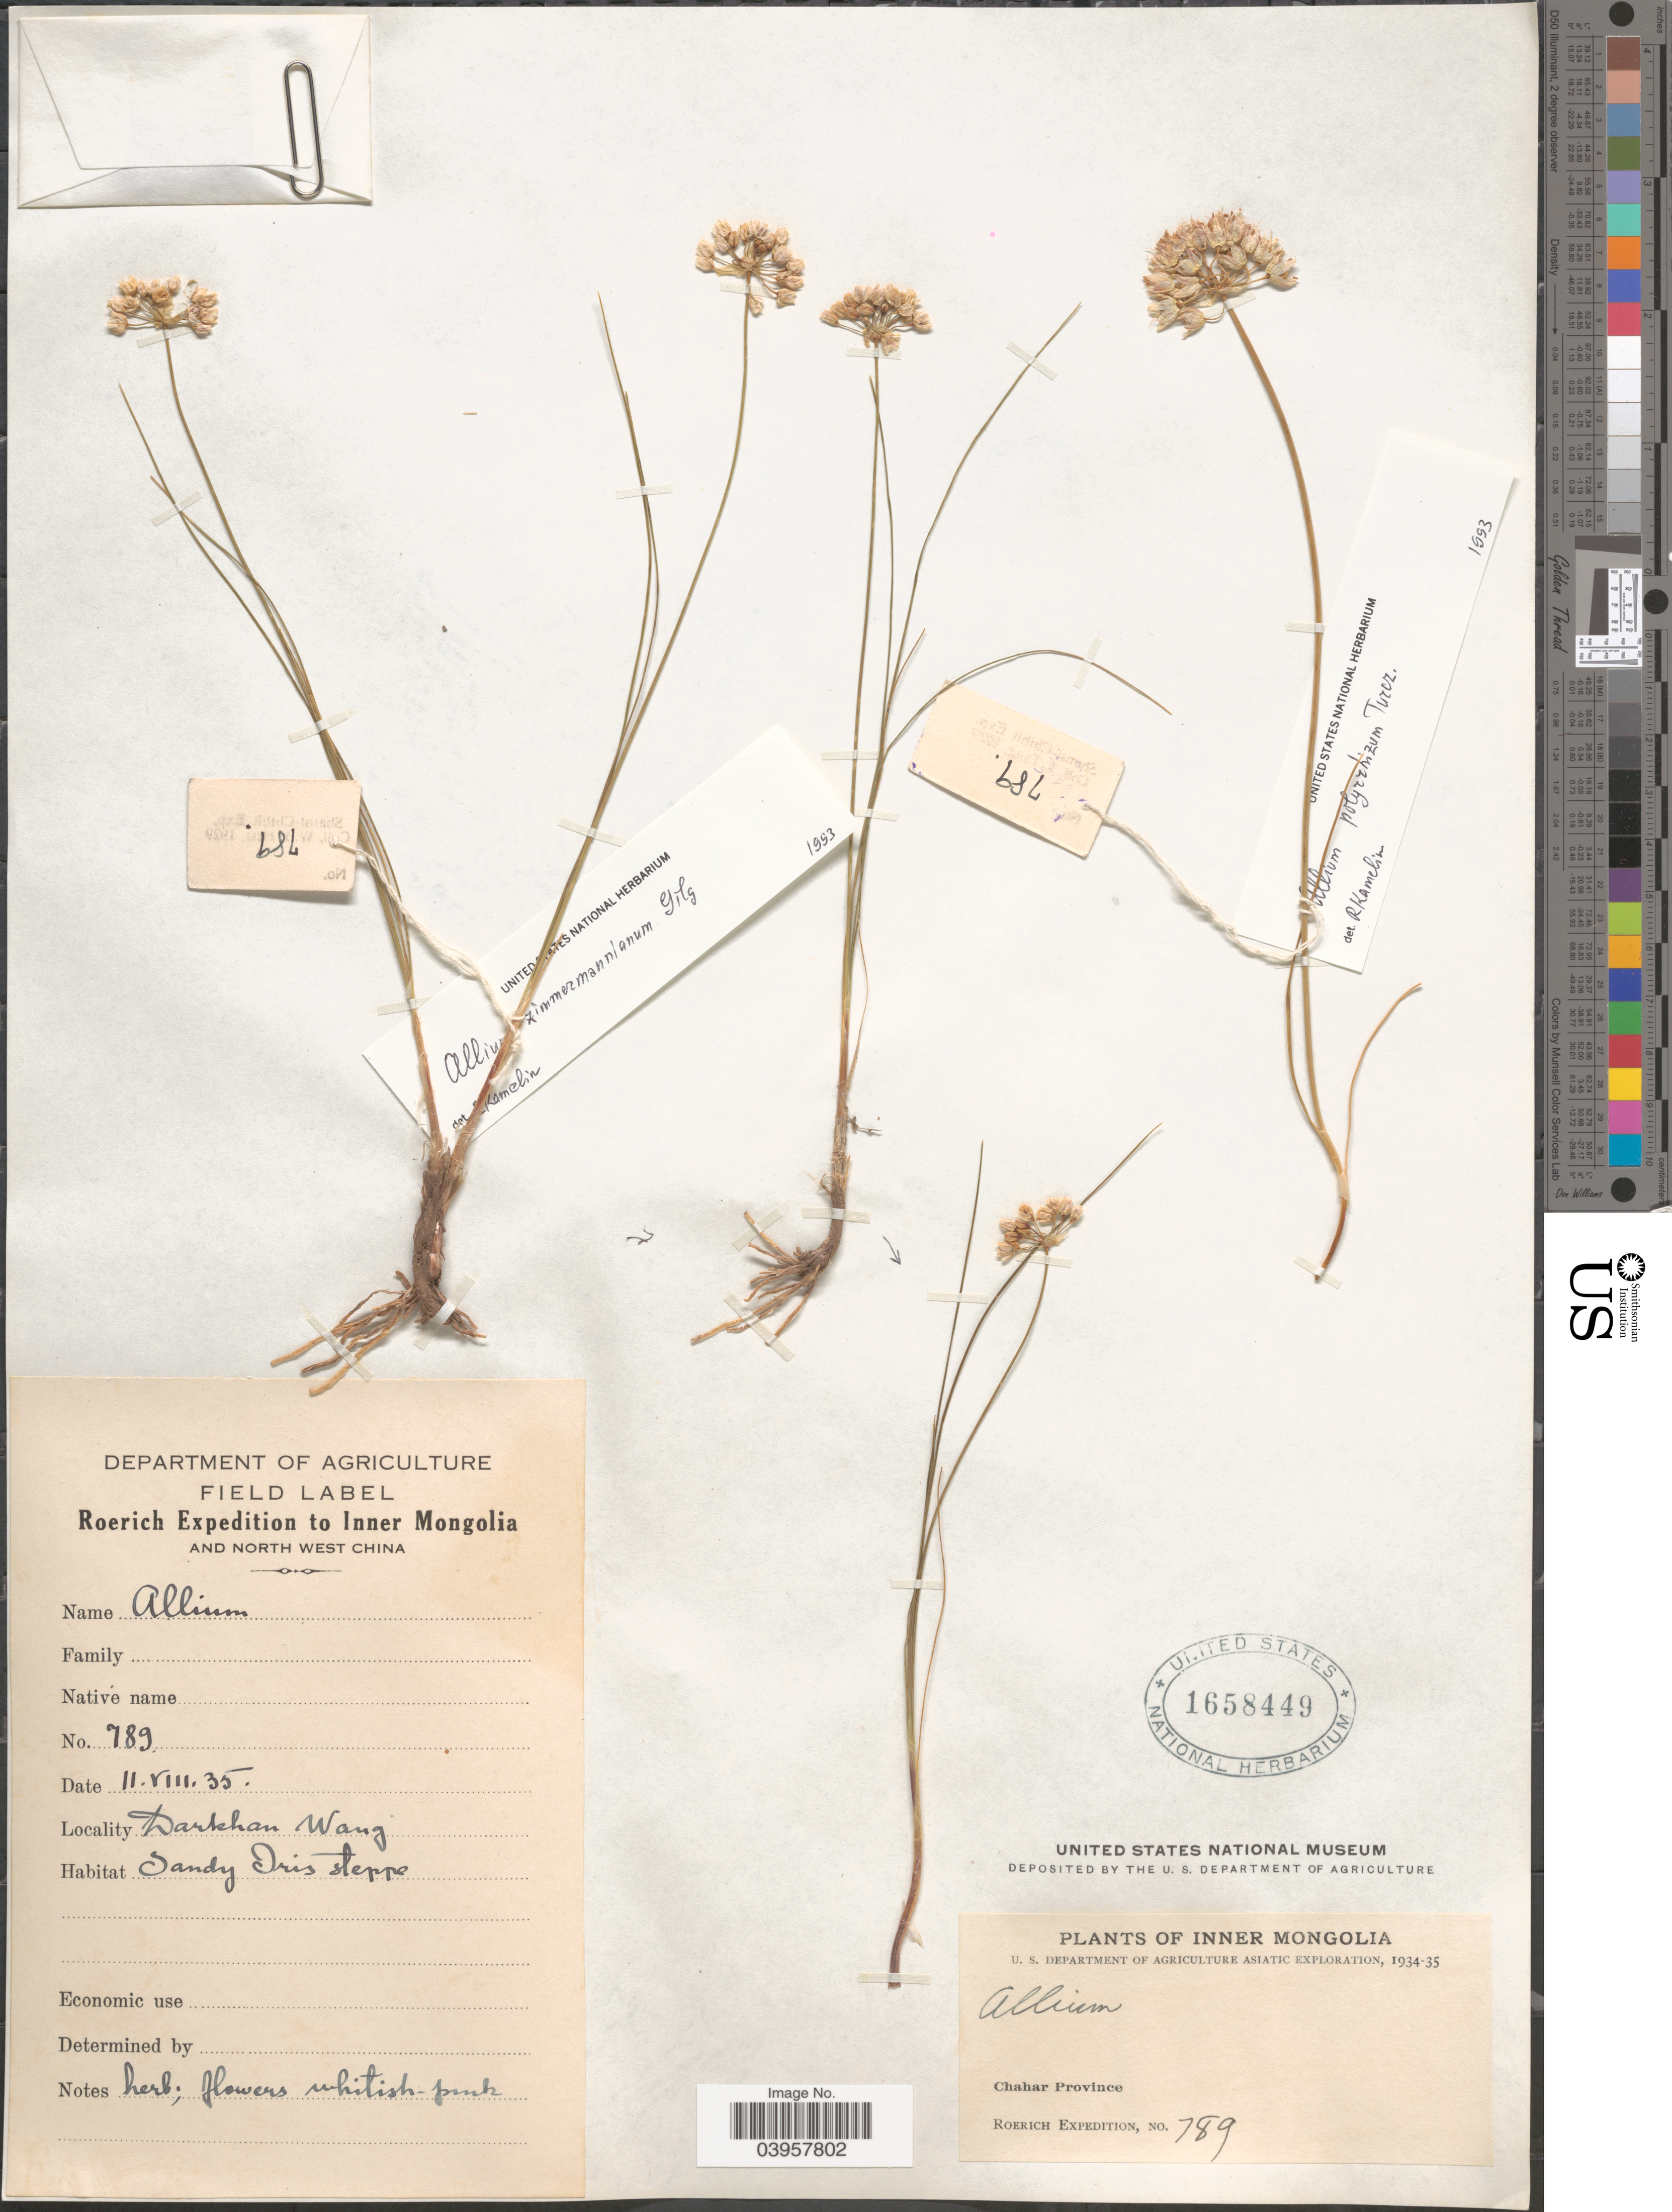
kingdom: Plantae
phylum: Tracheophyta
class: Liliopsida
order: Asparagales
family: Amaryllidaceae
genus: Allium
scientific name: Allium polyrhizum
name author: Turcz. ex Regel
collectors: Roerich Expedition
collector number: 789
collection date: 1935-08-11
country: China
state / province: Nei Monggol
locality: Inner Mongolia and North West China. Darkhan Wang. Chahar Province.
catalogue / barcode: US 1658449